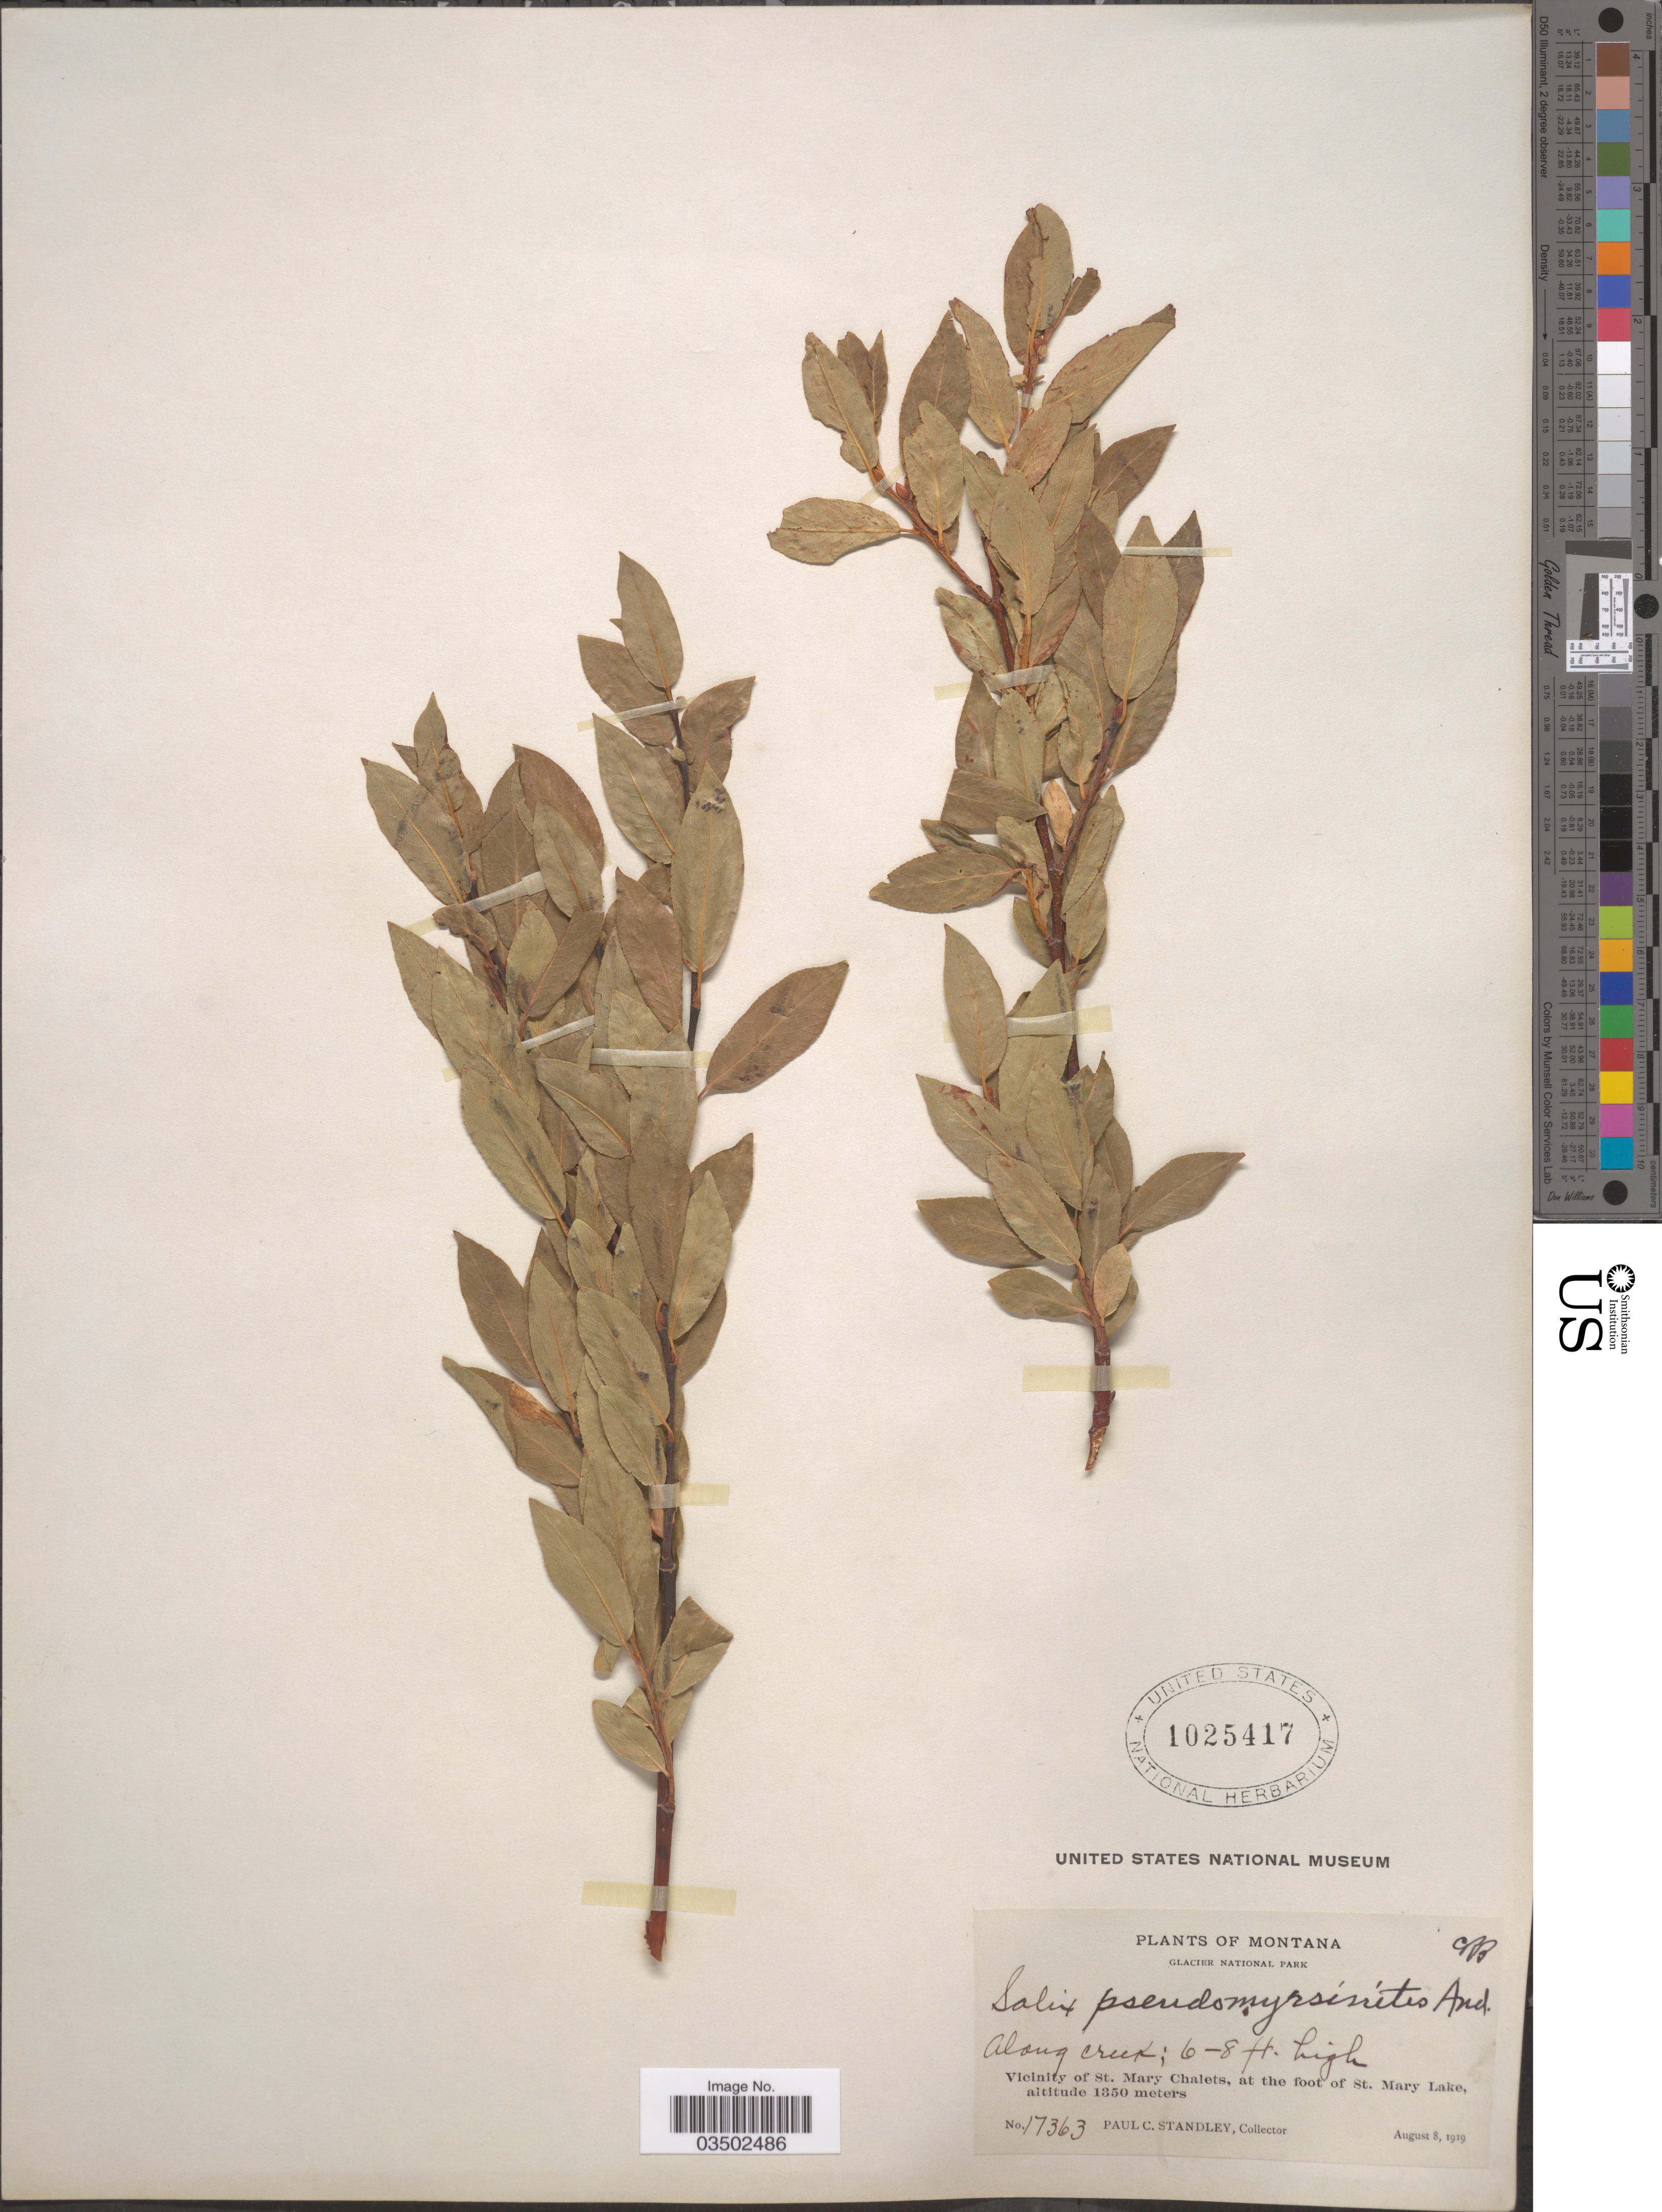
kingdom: Plantae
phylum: Tracheophyta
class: Magnoliopsida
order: Malpighiales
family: Salicaceae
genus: Salix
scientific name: Salix pseudocordata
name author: (Andersson) Andersson ex Rydb.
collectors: P. C. Standley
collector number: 17363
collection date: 1919-08-08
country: United States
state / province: Montana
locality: Glacier National Park. Along creek. Vicinity of St. Mary Chalets, at the foot of St. Mary Lake.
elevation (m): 1350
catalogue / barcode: US 1025417